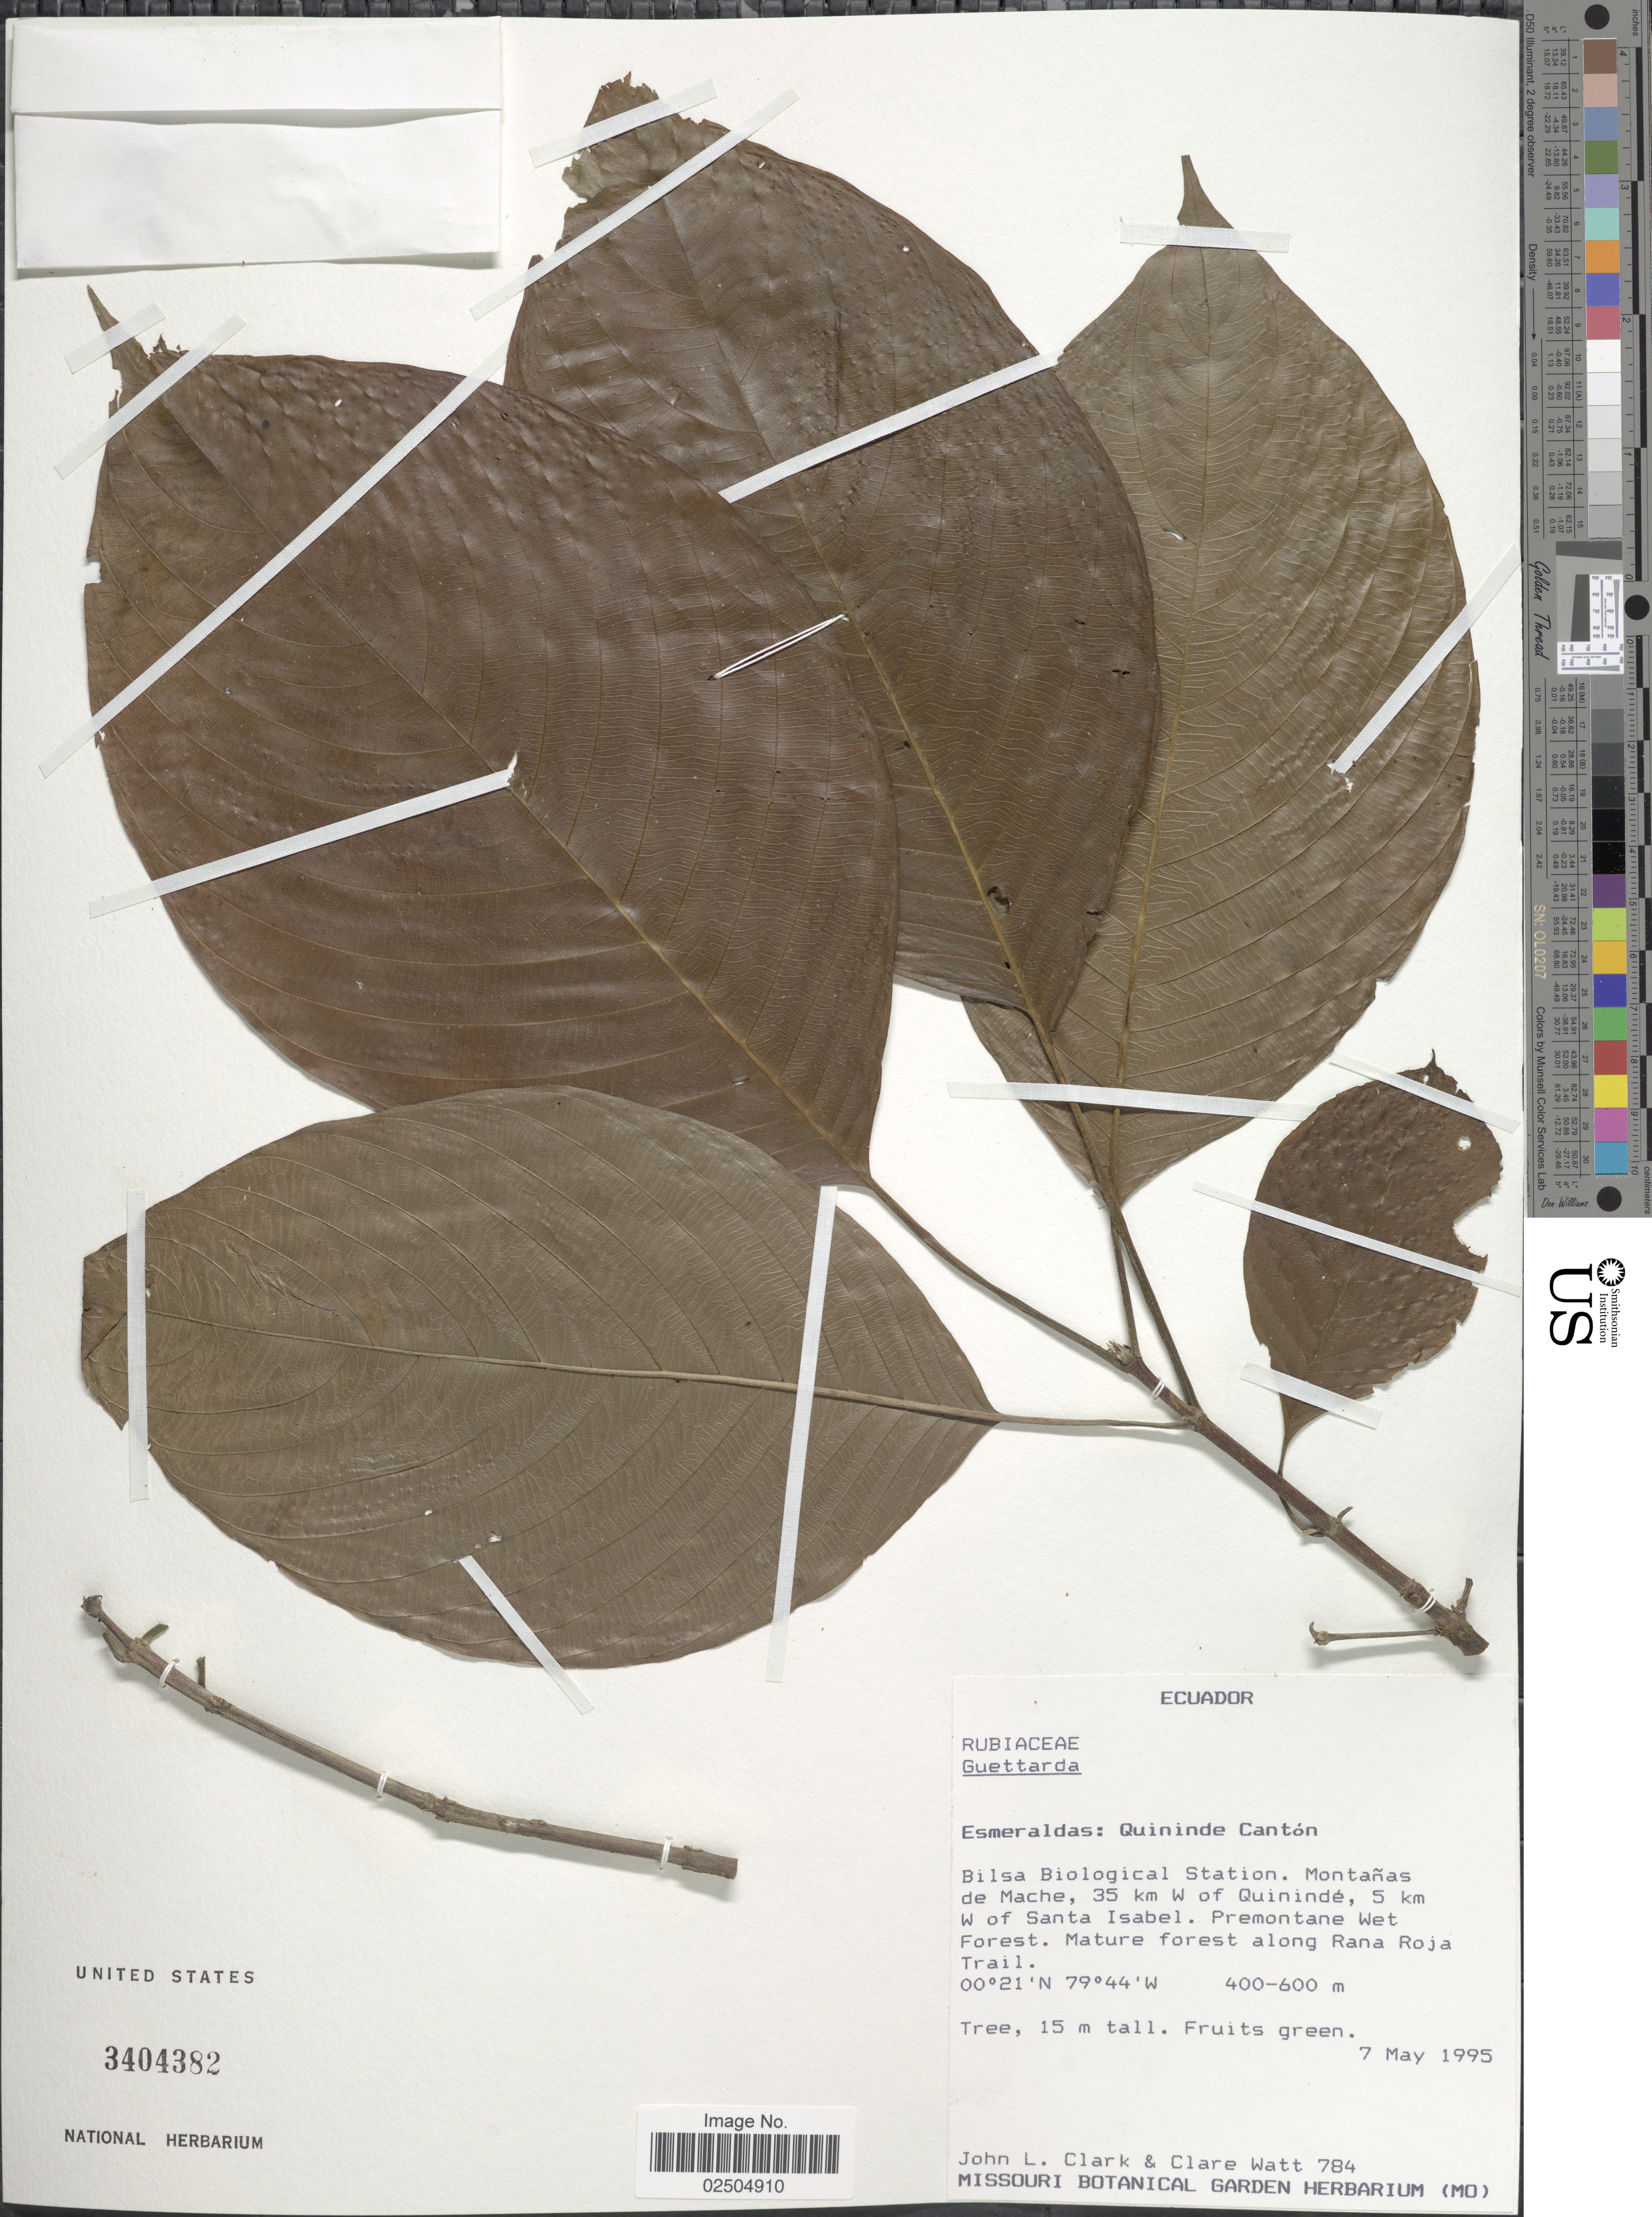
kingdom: Plantae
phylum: Tracheophyta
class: Magnoliopsida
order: Gentianales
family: Rubiaceae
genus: Guettarda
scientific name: Guettarda sp.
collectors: J. L. Clark & C. Watt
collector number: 784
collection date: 1995-05-07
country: Ecuador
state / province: Esmeraldas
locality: Esmeraldas: Quininde Canton, Bilsa Biological Station, Montanas de Mache, 35 km W of Quininde, 5 km W of Santa Isabel, Mature forest along Rana Roja Trail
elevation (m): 400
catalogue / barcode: US 3404382